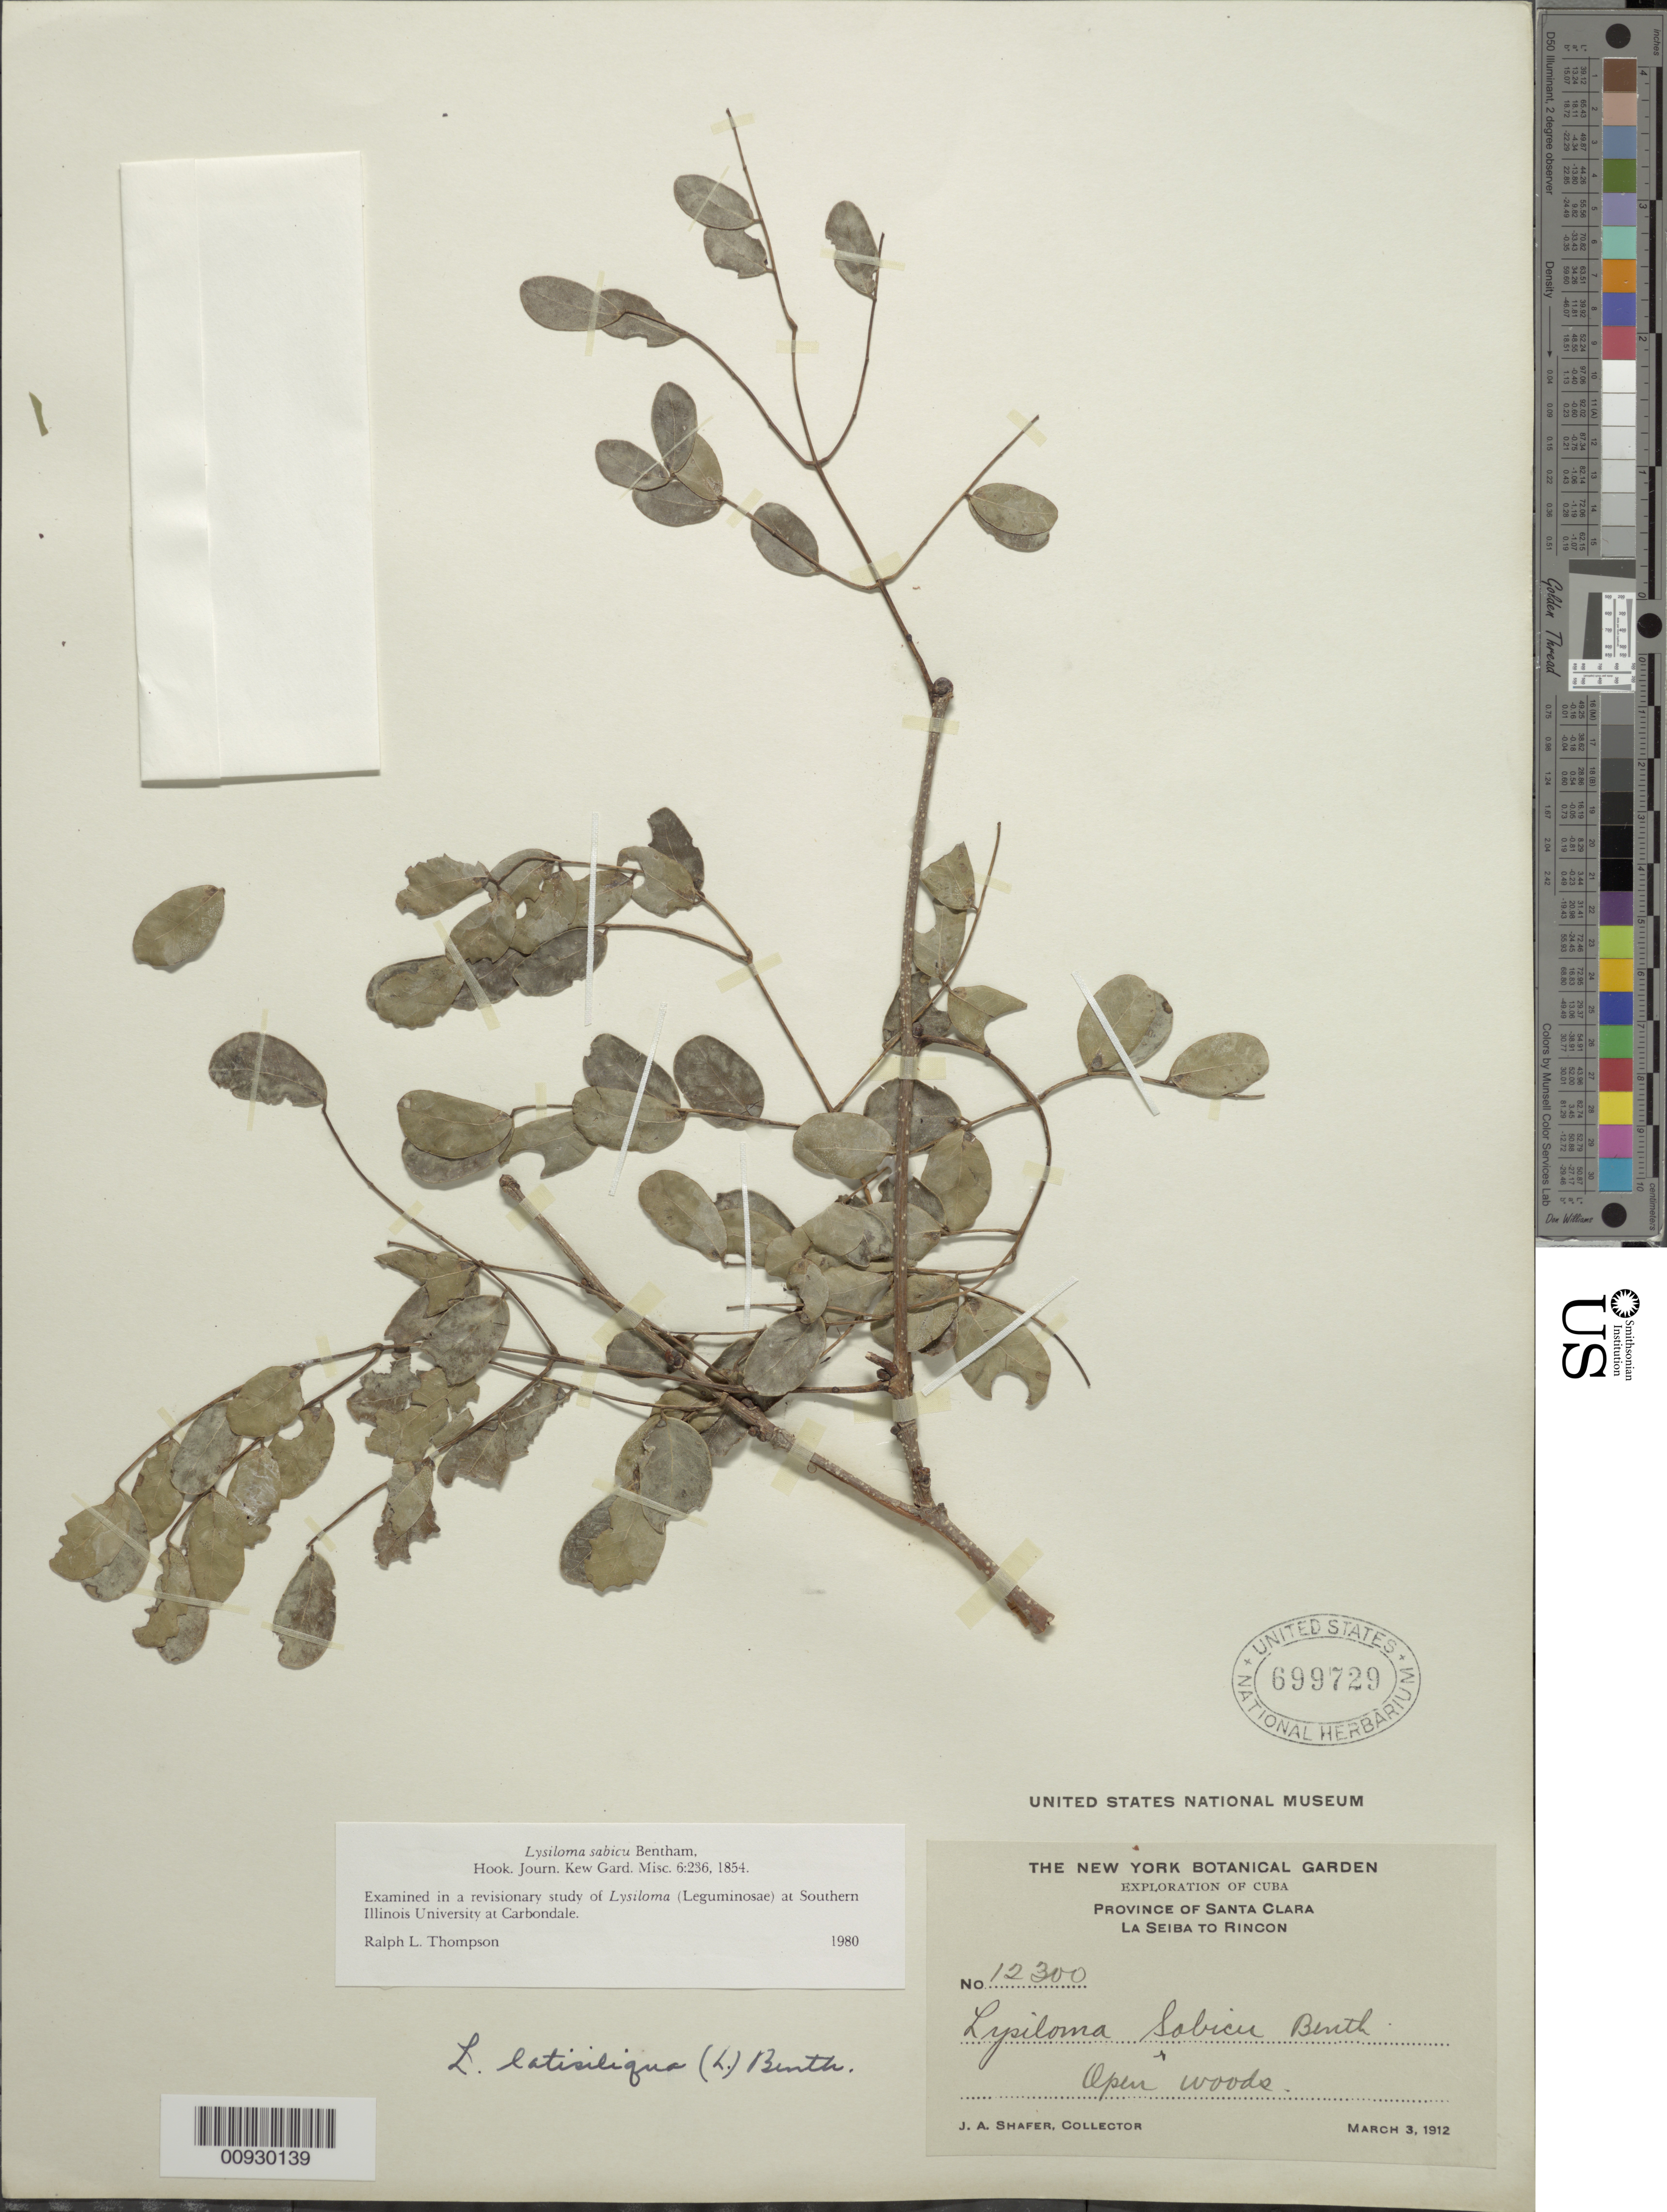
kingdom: Plantae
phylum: Tracheophyta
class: Magnoliopsida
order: Fabales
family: Fabaceae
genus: Lysiloma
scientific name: Lysiloma sabicu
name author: Benth.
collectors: J. A. Shafer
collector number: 12300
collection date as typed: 03 Mar 1912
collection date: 1912-03-03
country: Cuba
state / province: Villa Clara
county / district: Santa Clara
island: Cuba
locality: La Seiba to Rincon, open woods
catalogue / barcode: US 699729